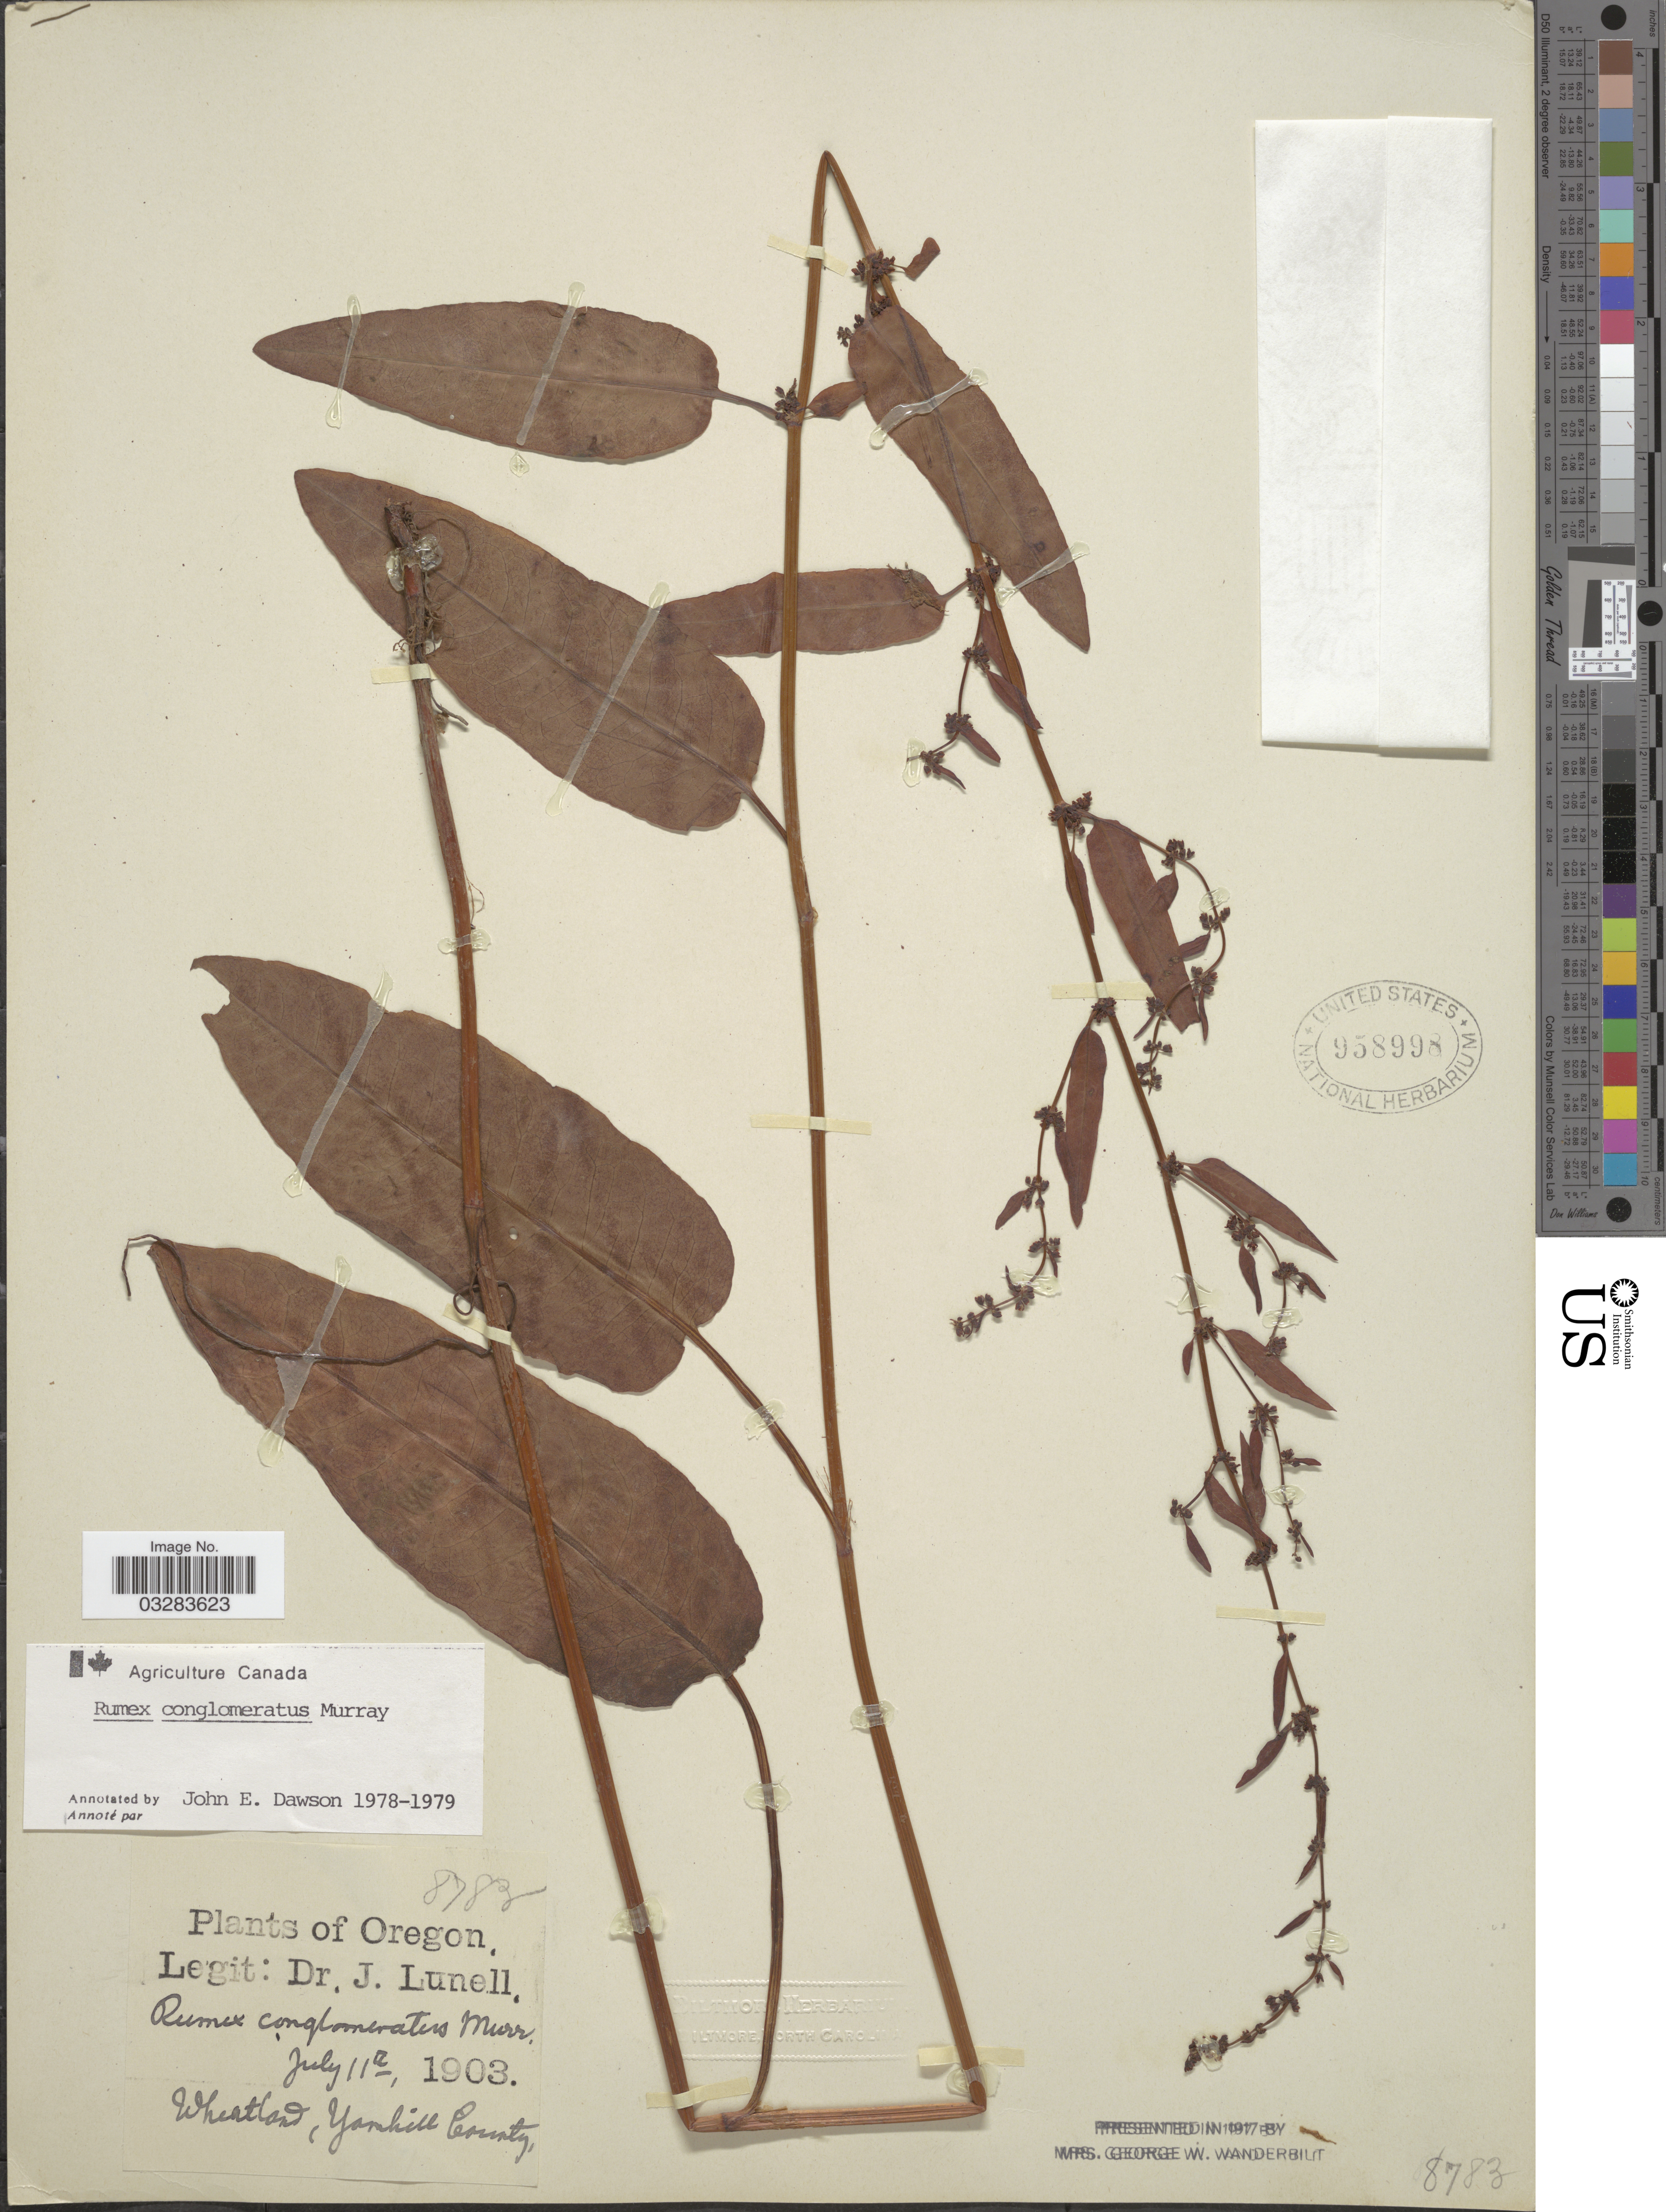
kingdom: Plantae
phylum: Tracheophyta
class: Magnoliopsida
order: Caryophyllales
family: Polygonaceae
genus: Rumex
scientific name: Rumex conglomeratus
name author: Murray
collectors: J. Lunell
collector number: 8783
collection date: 1903-07-11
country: United States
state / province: Oregon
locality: Wheatland, Yamhill County.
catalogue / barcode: US 958998